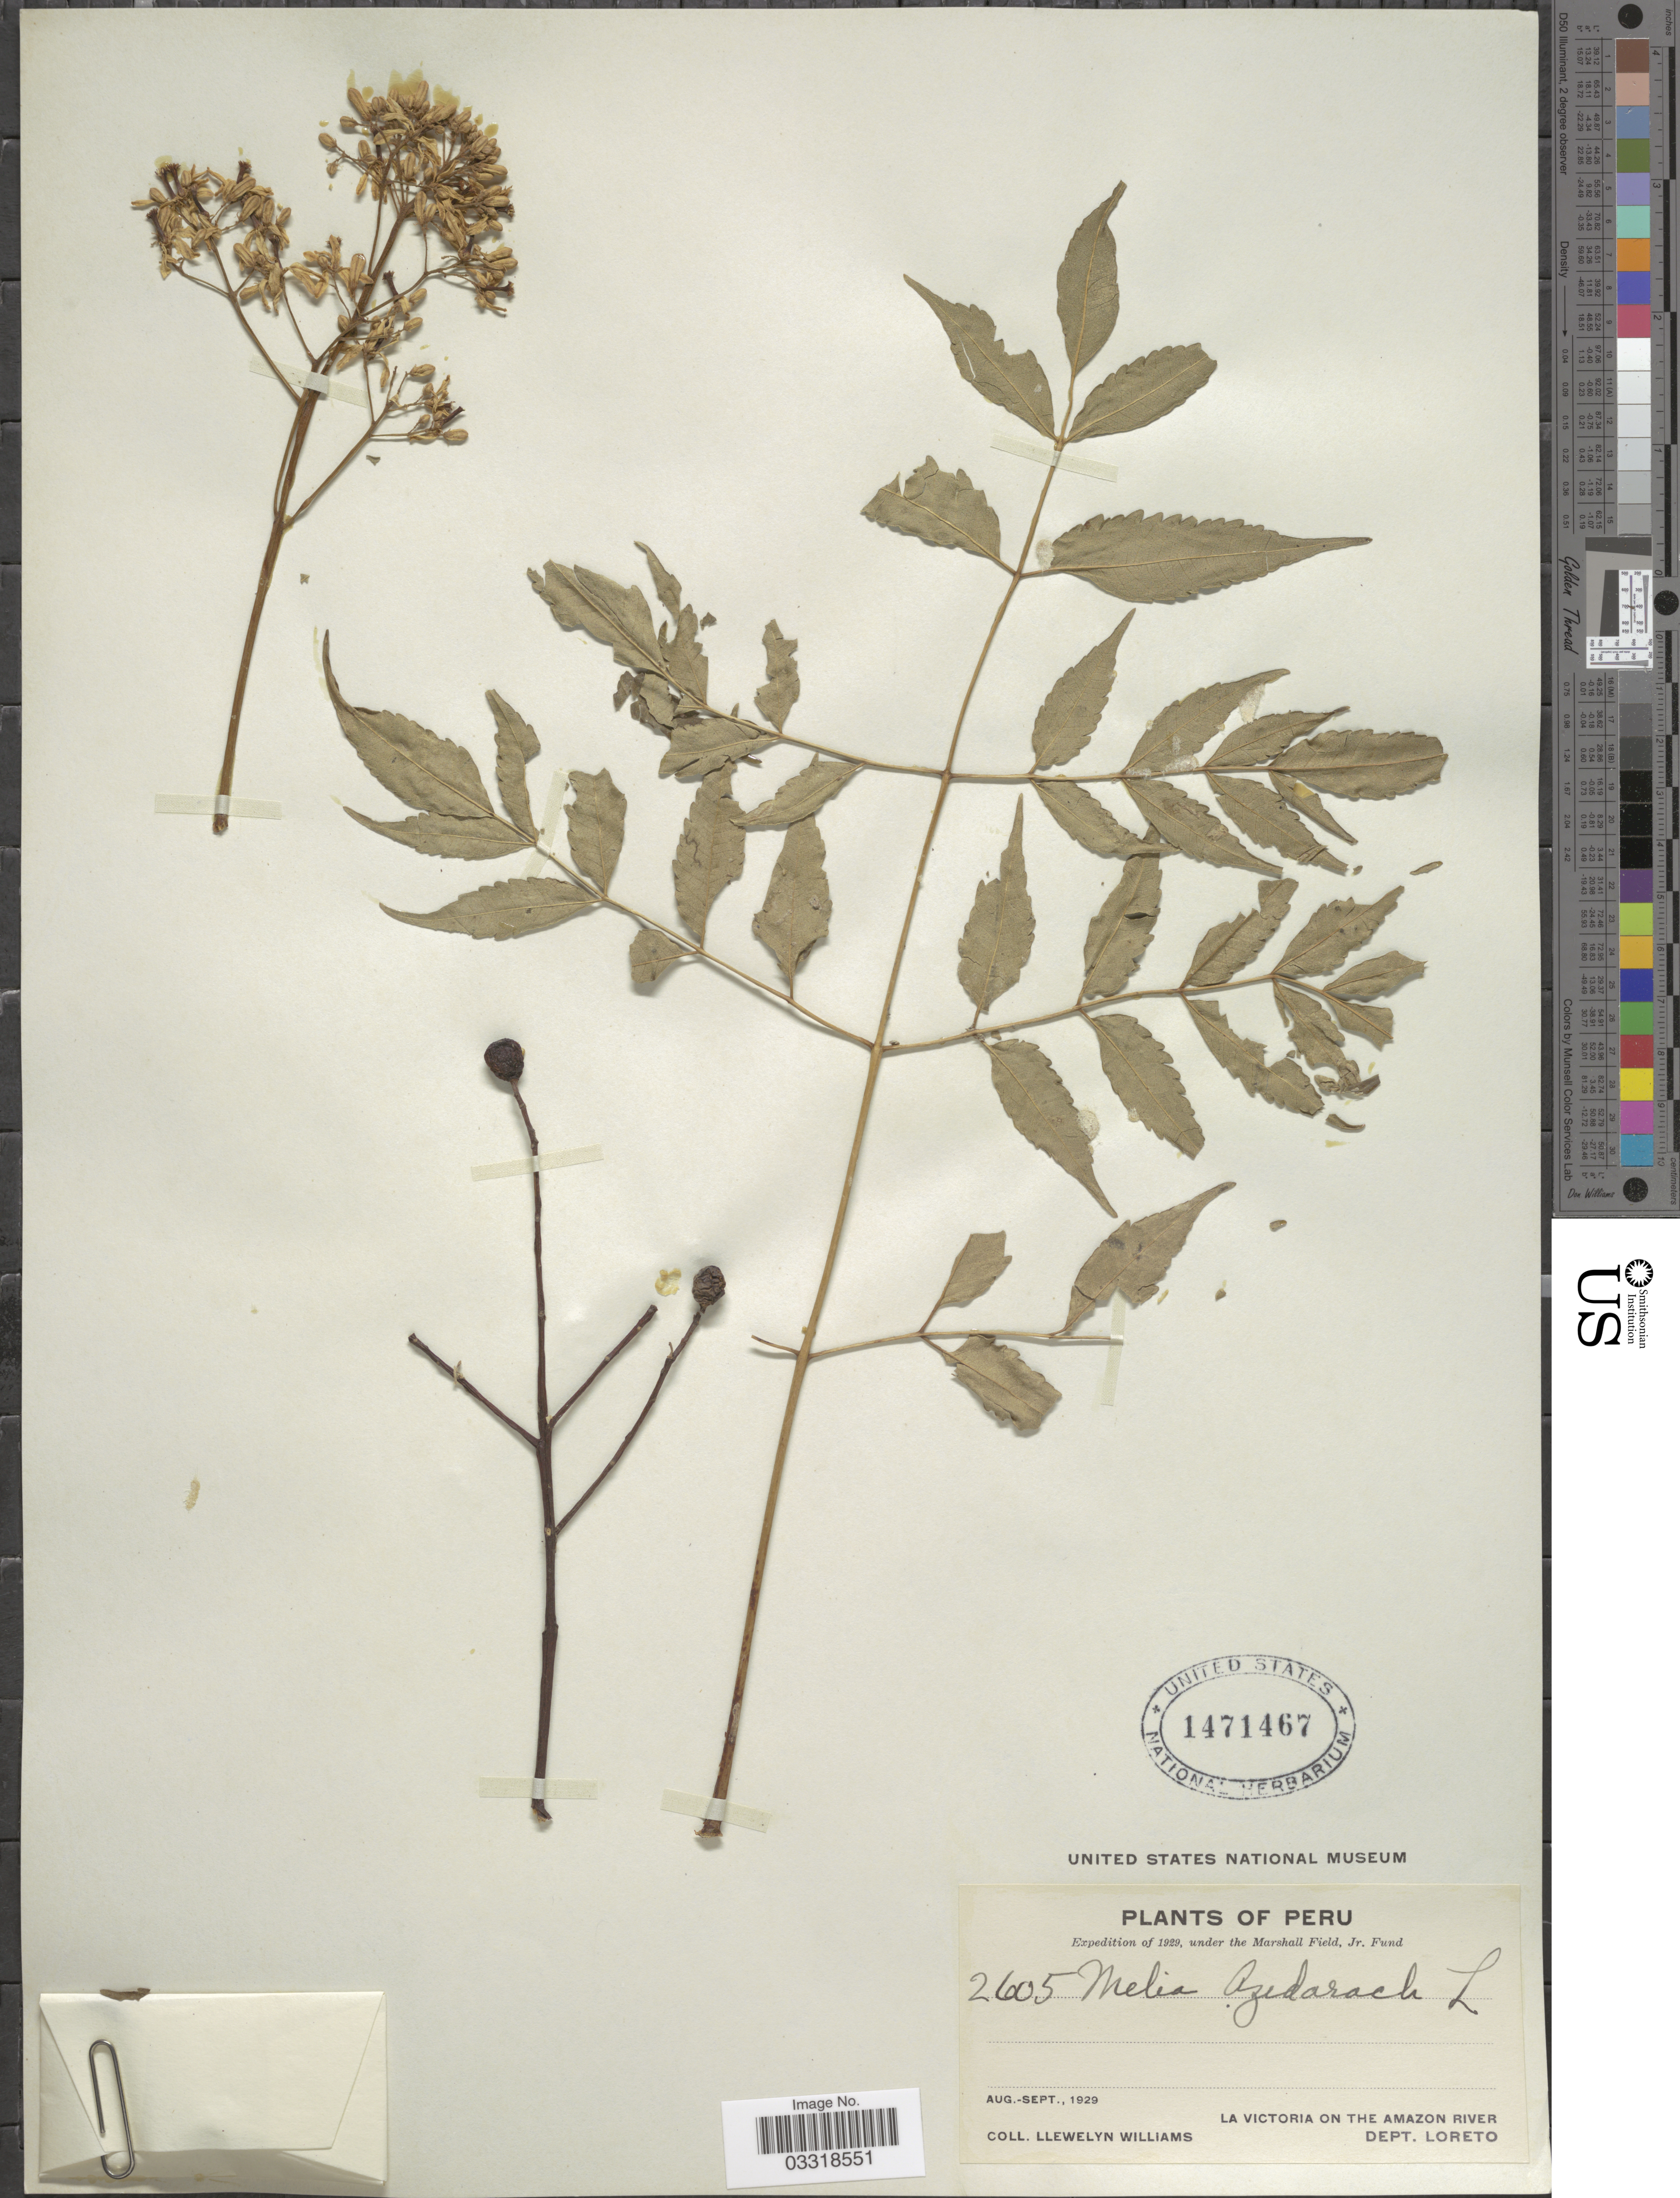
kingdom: Plantae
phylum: Tracheophyta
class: Magnoliopsida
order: Sapindales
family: Meliaceae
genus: Melia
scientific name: Melia azedarach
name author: L.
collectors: Ll. Williams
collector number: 2605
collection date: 1929-08/1929-09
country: Peru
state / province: Loreto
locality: La Victoria on the Amazon River. Dept. Loreto.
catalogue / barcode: US 1471467